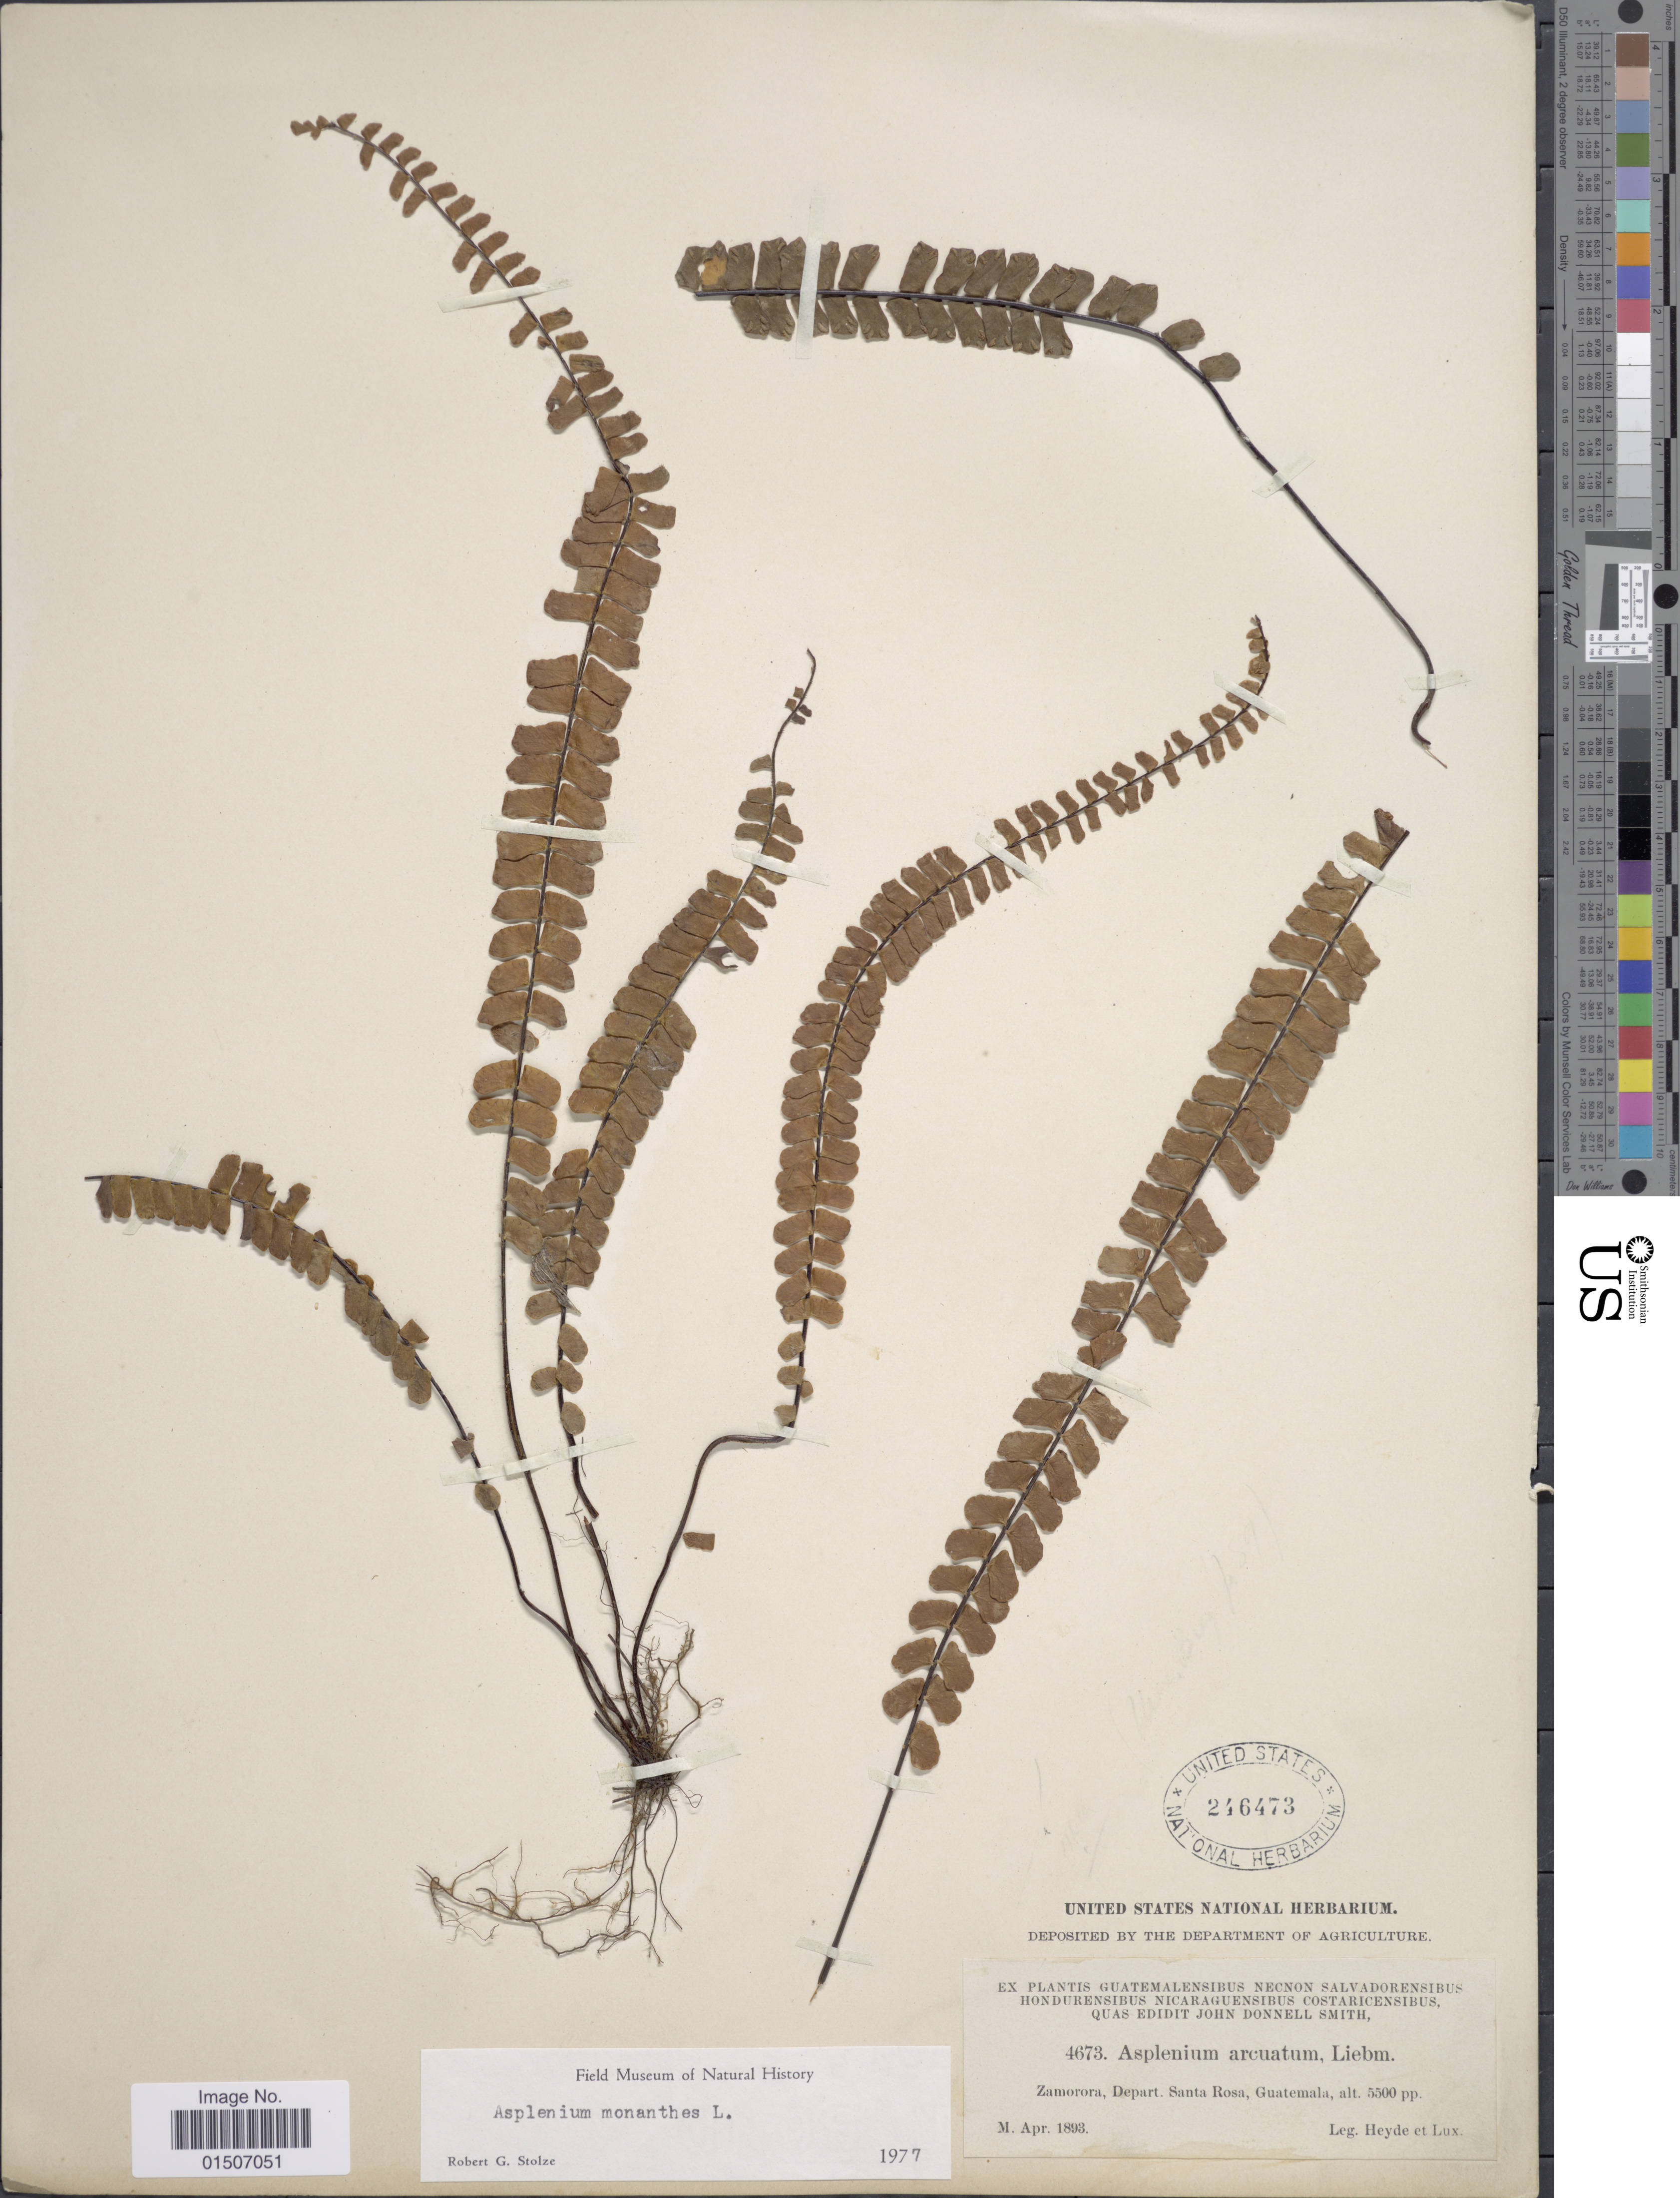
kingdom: Plantae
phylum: Tracheophyta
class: Polypodiopsida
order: Polypodiales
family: Aspleniaceae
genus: Asplenium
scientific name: Asplenium monanthes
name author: L.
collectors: Heyde & Lux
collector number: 4673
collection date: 1893-04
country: Guatemala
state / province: Santa Rosa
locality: Zamorora, Depart Santa Rosa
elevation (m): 1676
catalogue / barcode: US 246473